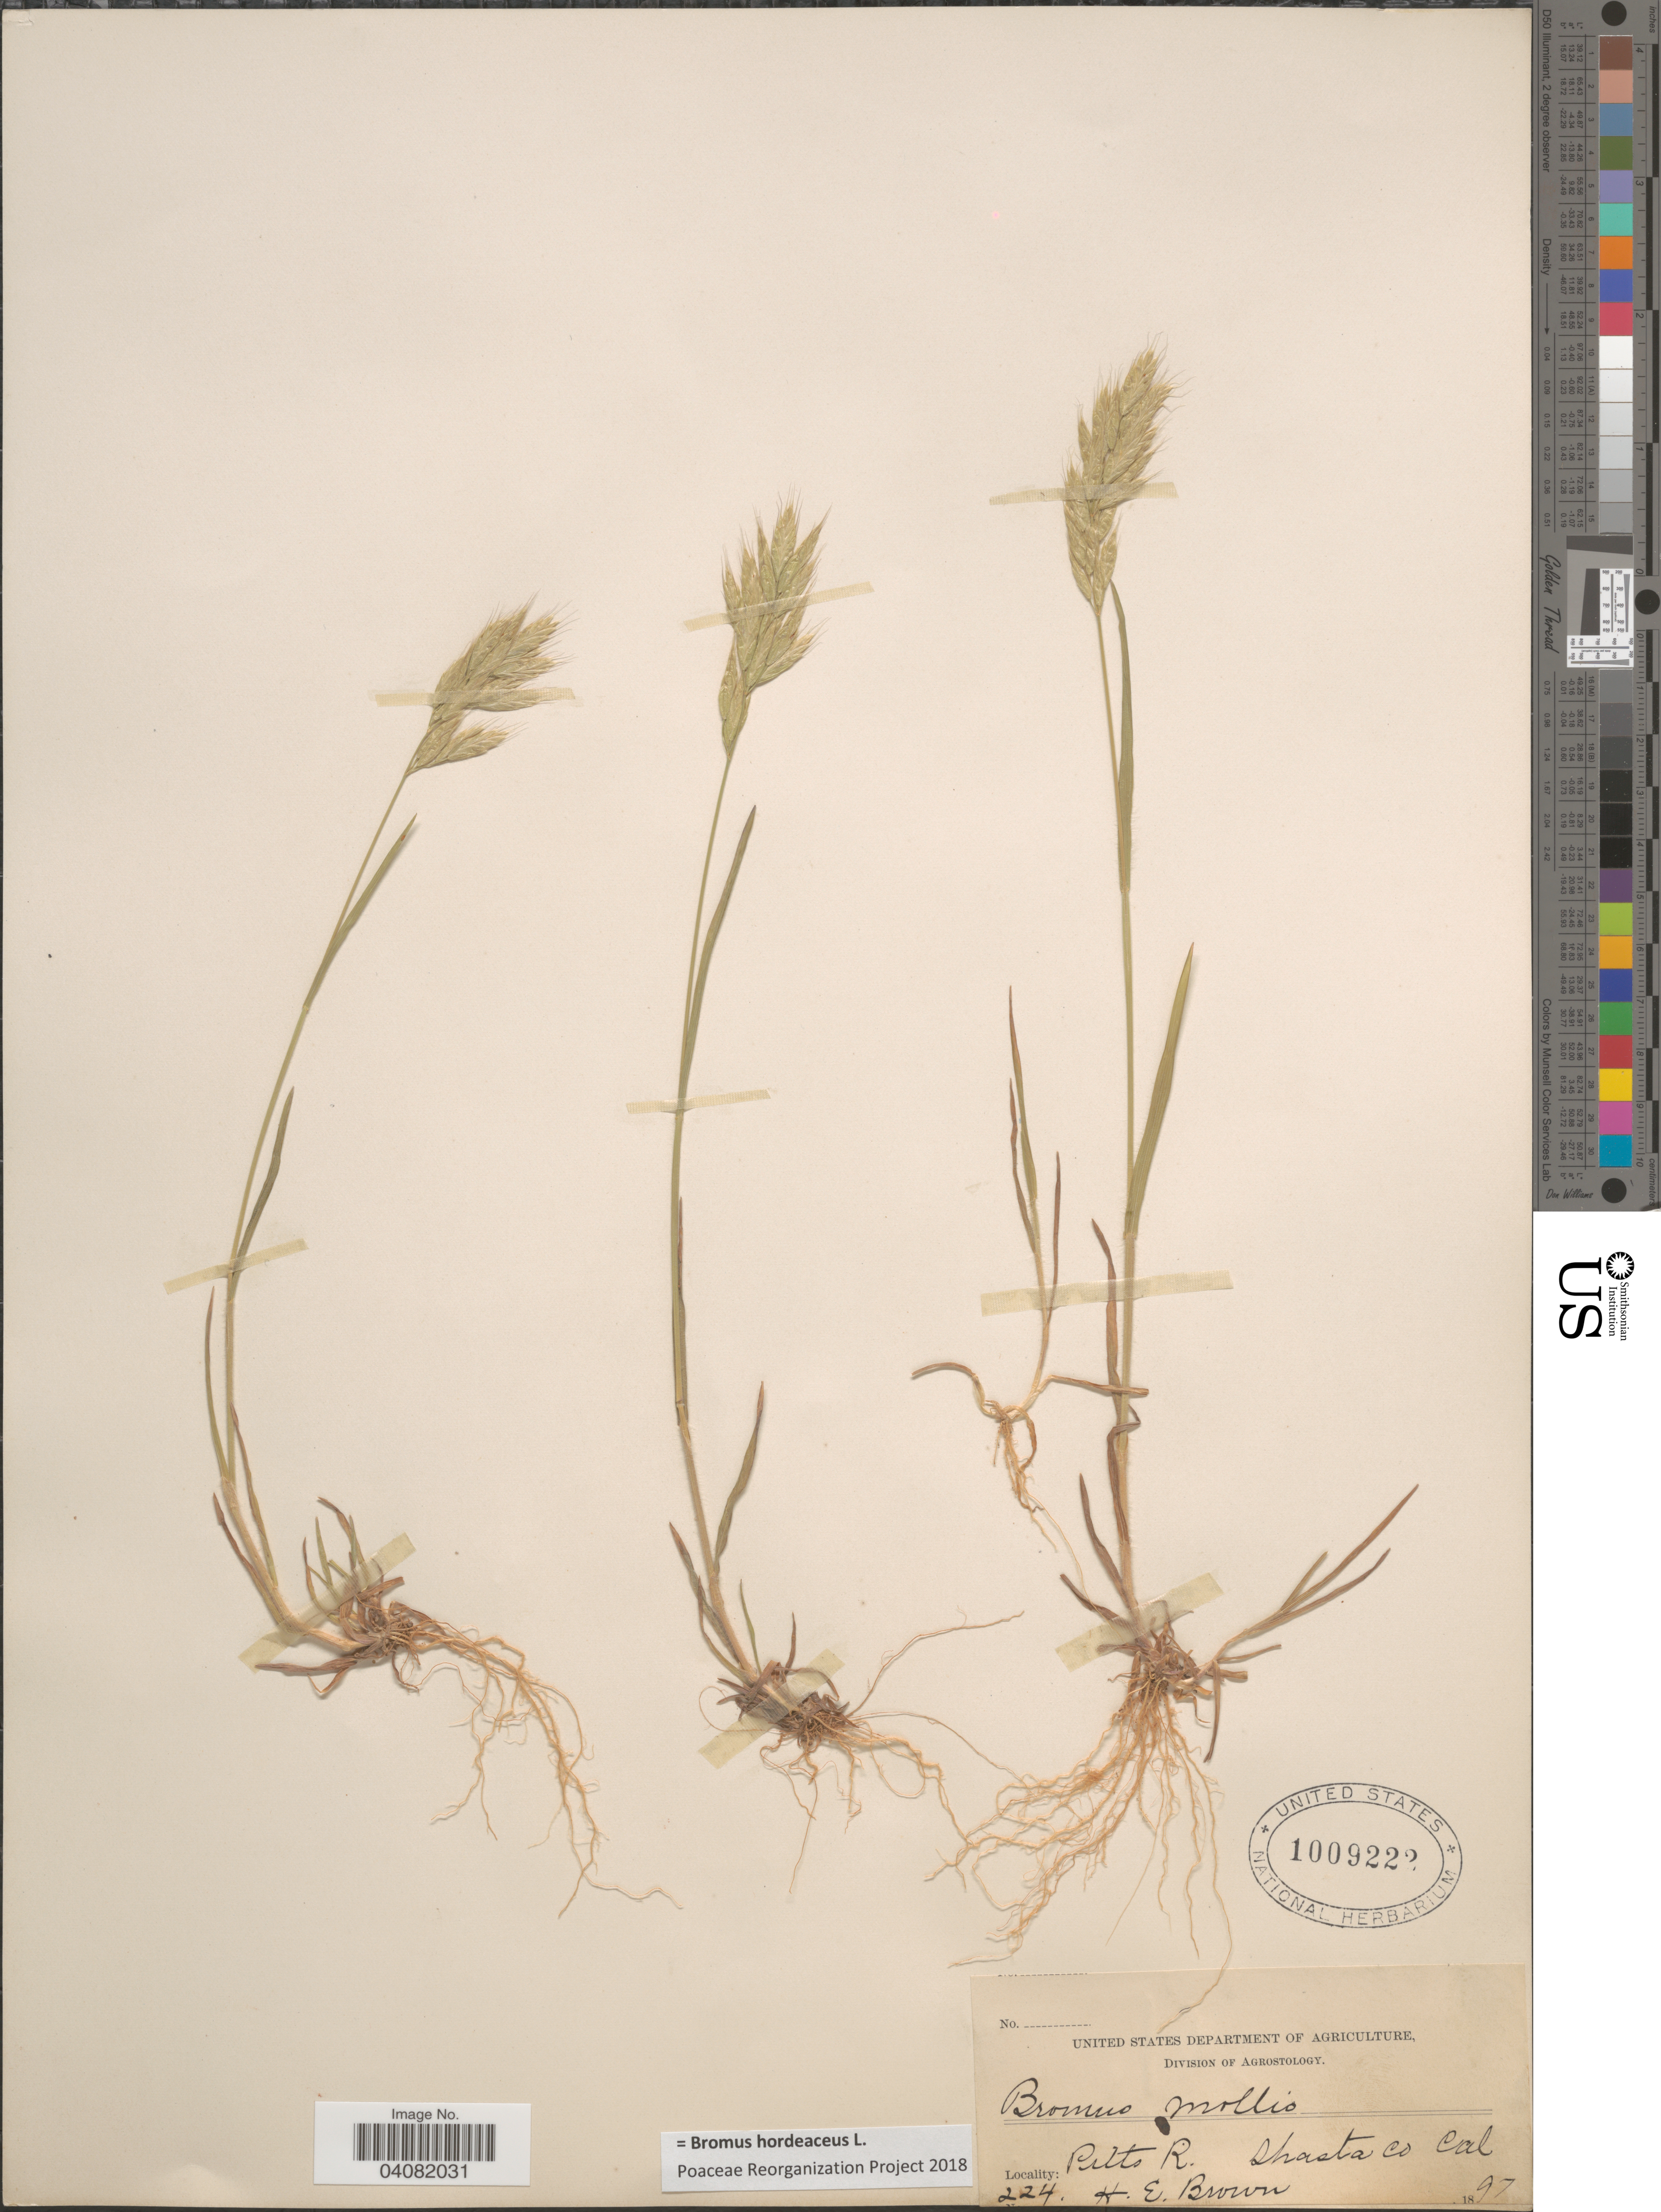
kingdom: Plantae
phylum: Tracheophyta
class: Liliopsida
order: Poales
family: Poaceae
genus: Bromus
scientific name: Bromus hordeaceus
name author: L.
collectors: H. E. Brown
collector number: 224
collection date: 1897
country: United States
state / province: California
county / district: Shasta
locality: Pitts R. Shasta Co.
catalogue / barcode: US 1009222